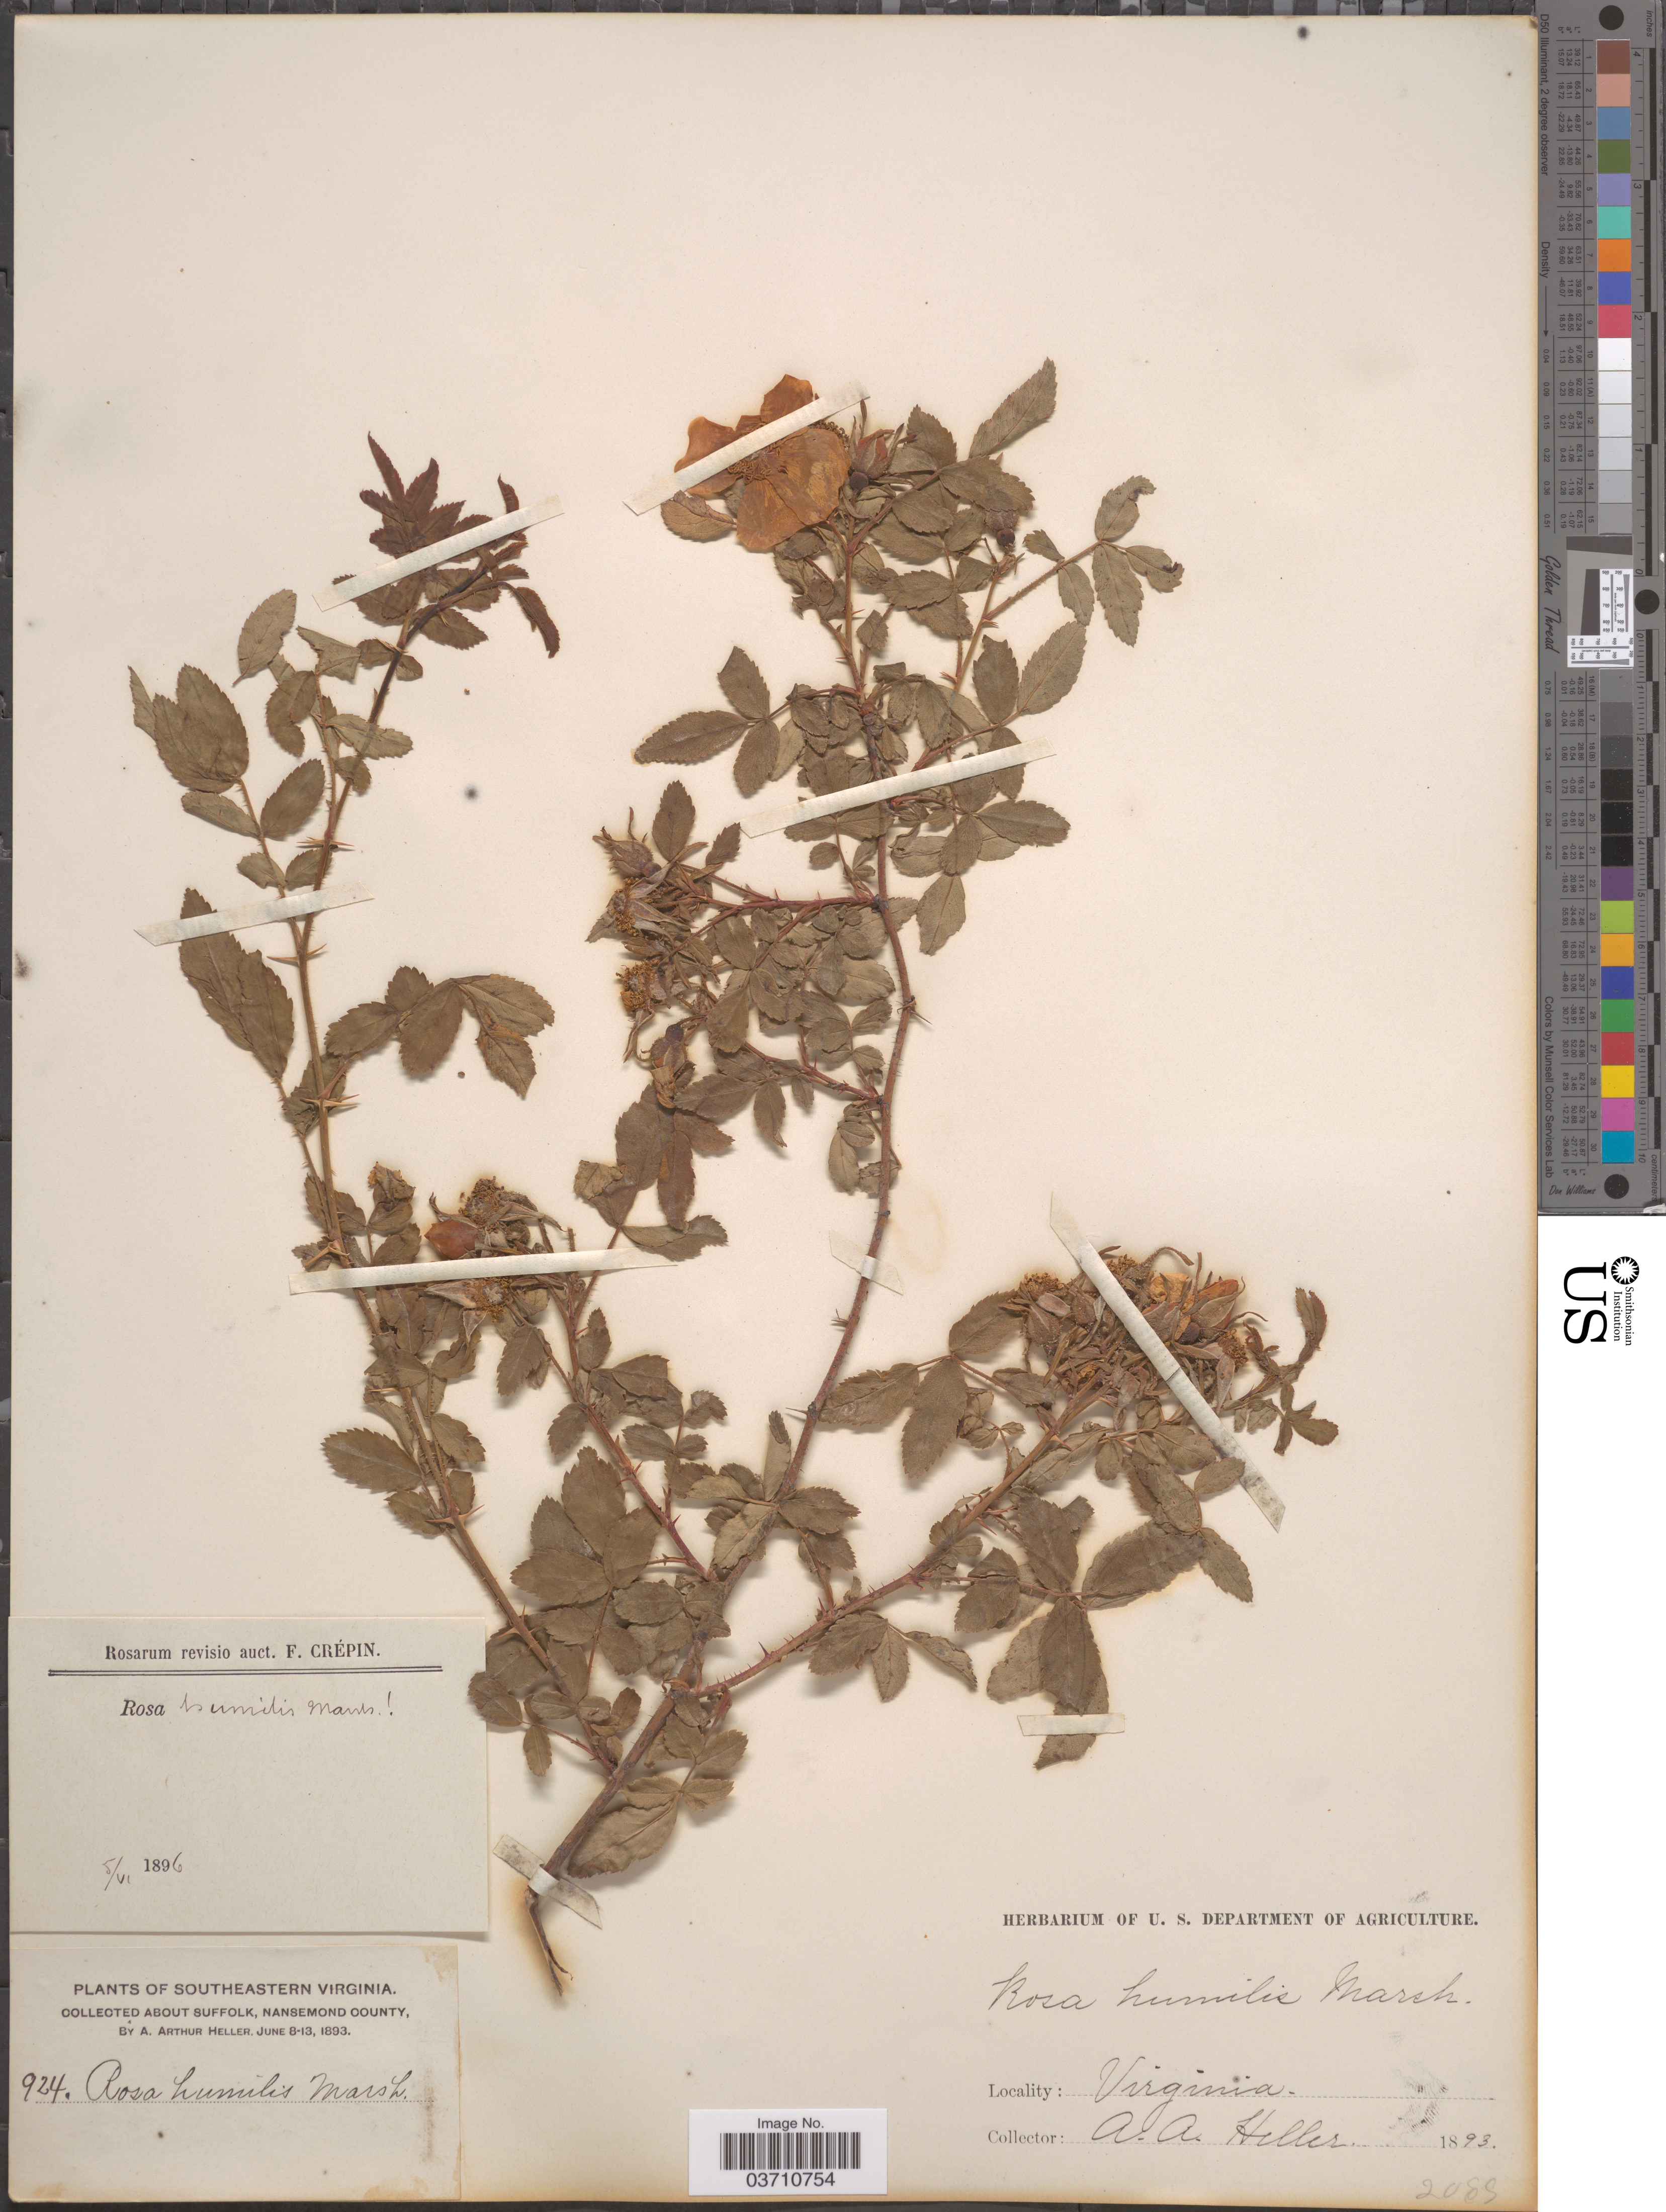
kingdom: Plantae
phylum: Tracheophyta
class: Magnoliopsida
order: Rosales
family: Rosaceae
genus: Rosa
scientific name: Rosa carolina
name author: L.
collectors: A. A. Heller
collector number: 924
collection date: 1893-06-08/1893-06-13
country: United States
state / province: Virginia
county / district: City of Suffolk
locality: Southeastern Virginia. About Suffolk, Nansemond County.